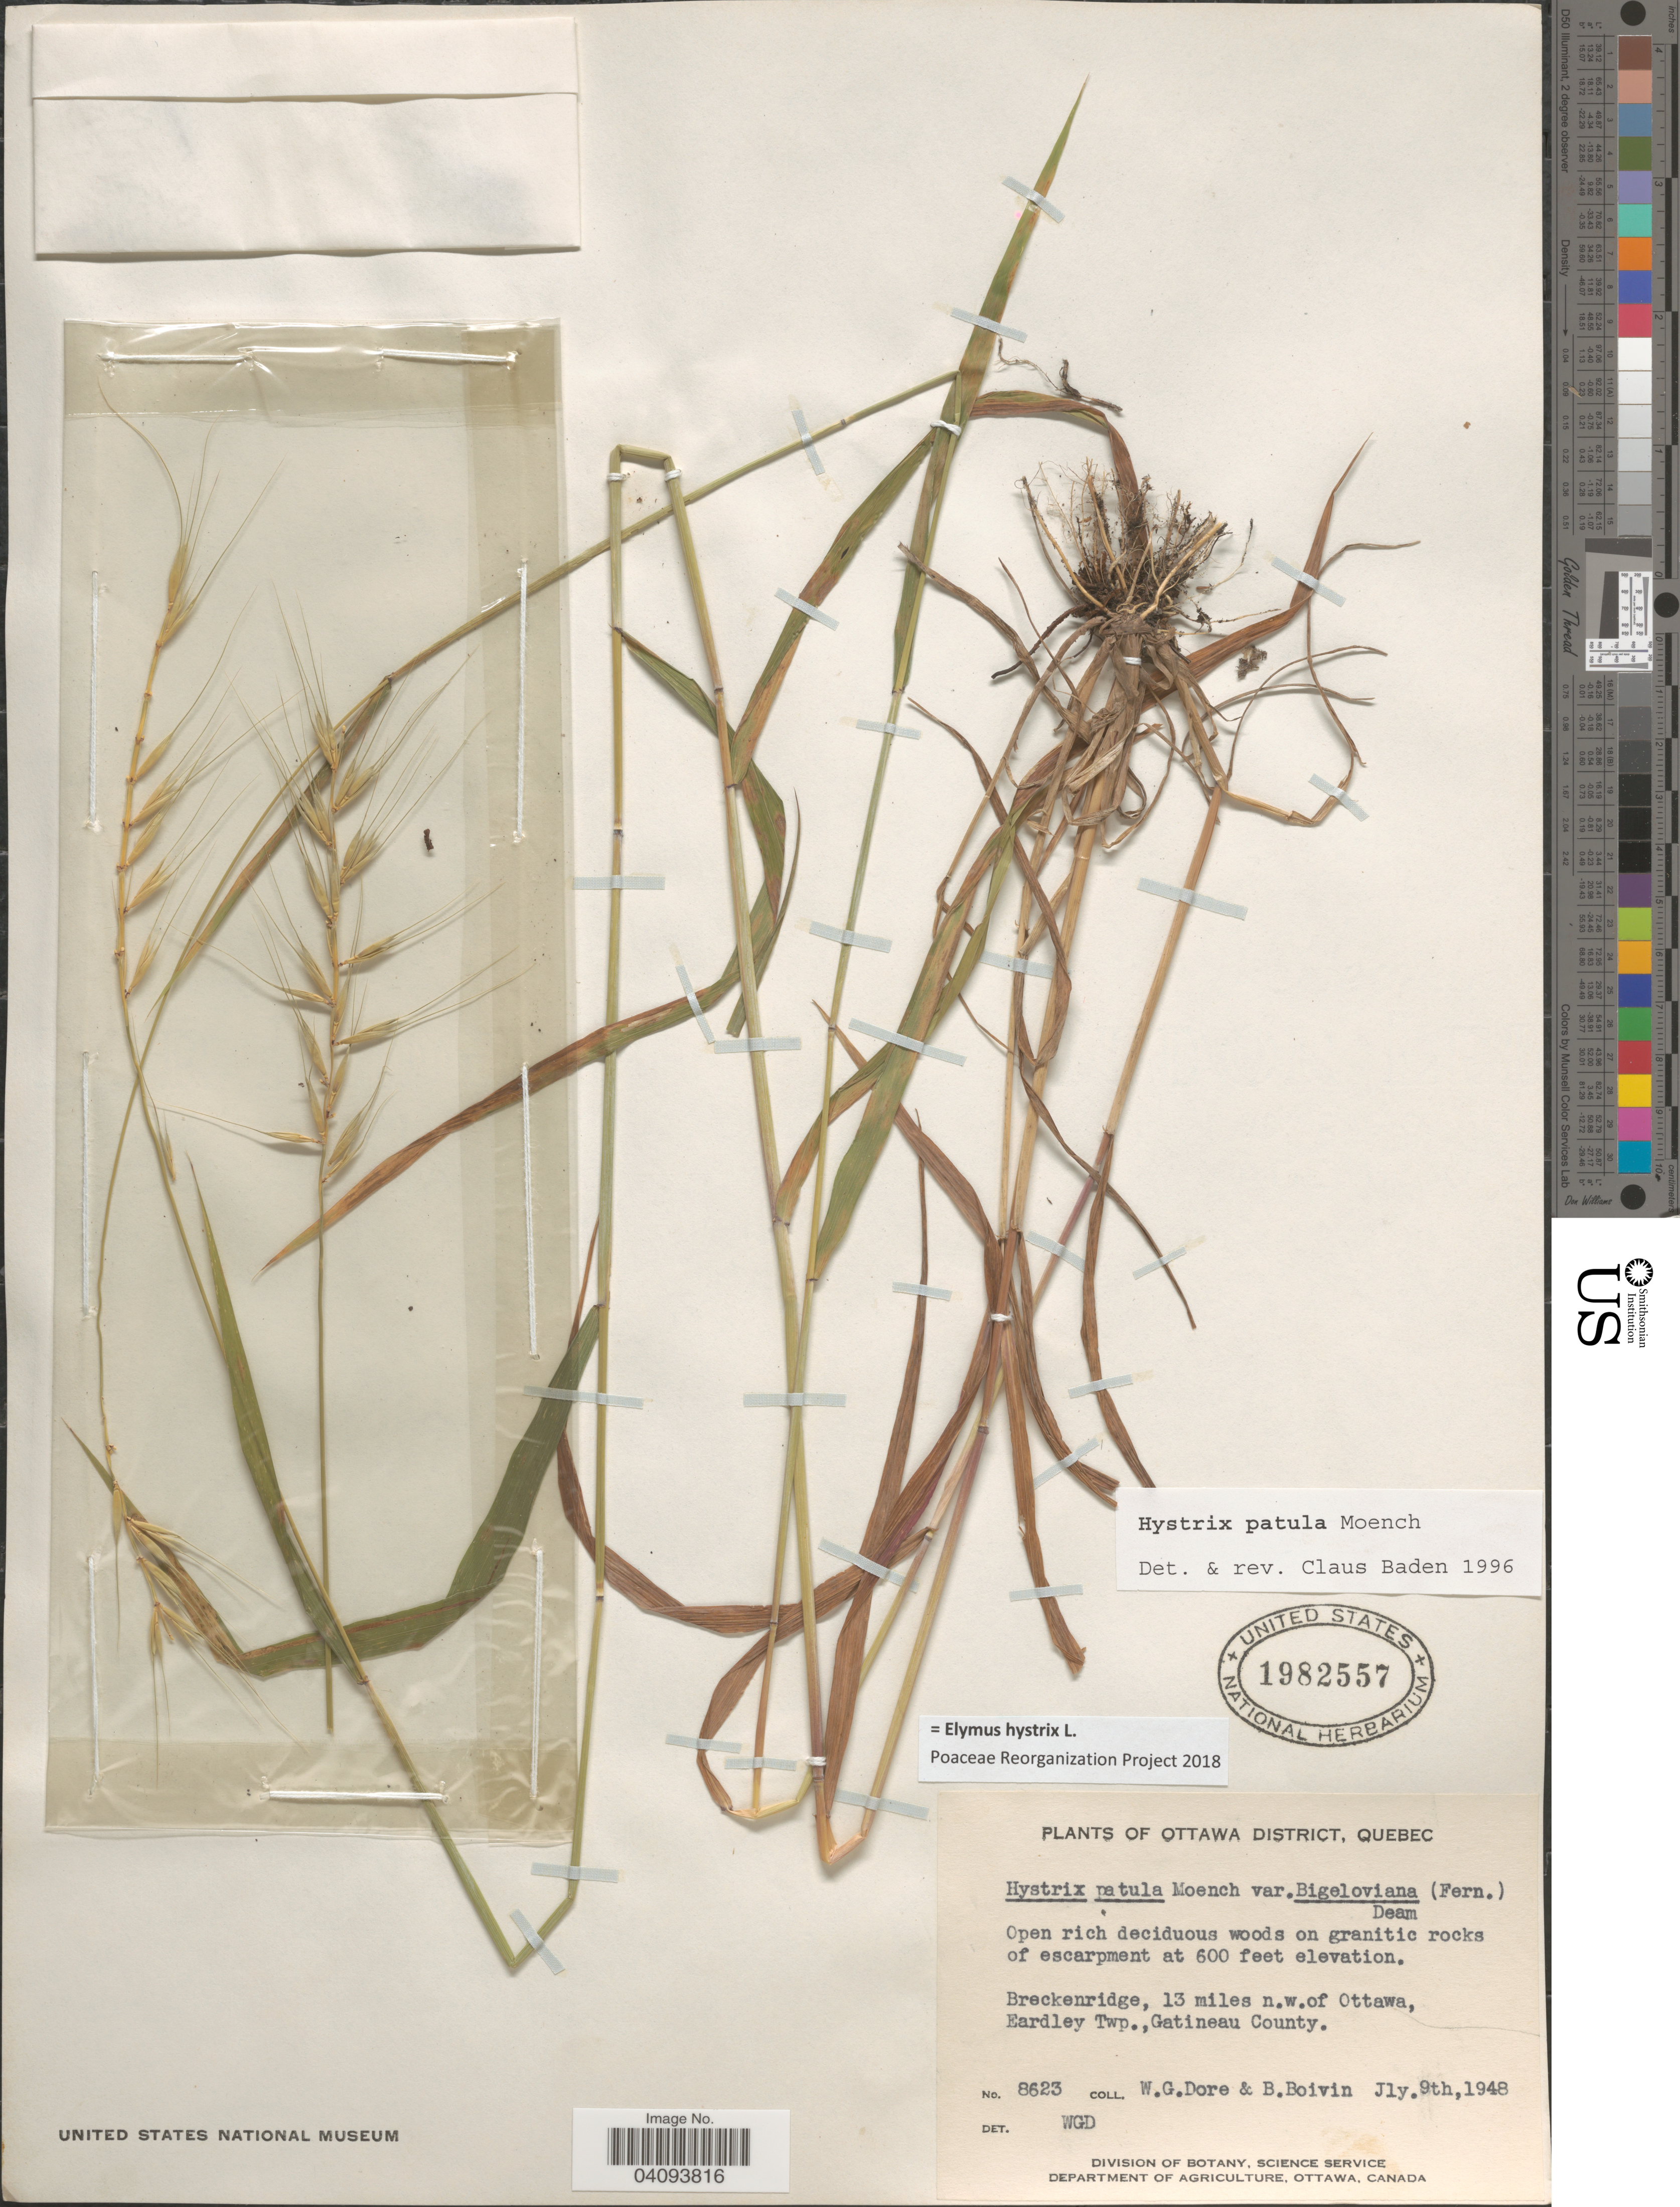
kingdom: Plantae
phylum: Tracheophyta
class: Liliopsida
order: Poales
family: Poaceae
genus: Elymus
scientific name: Elymus hystrix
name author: L.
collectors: W. Dore & J. R. B. Boivin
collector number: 8623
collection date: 1948-07-09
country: Canada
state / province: Quebec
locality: Ottawa District. Breckenridge, 13 miles n.w. of Ottawa, Eardley Twp., Gatineau County.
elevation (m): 183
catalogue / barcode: US 1982557